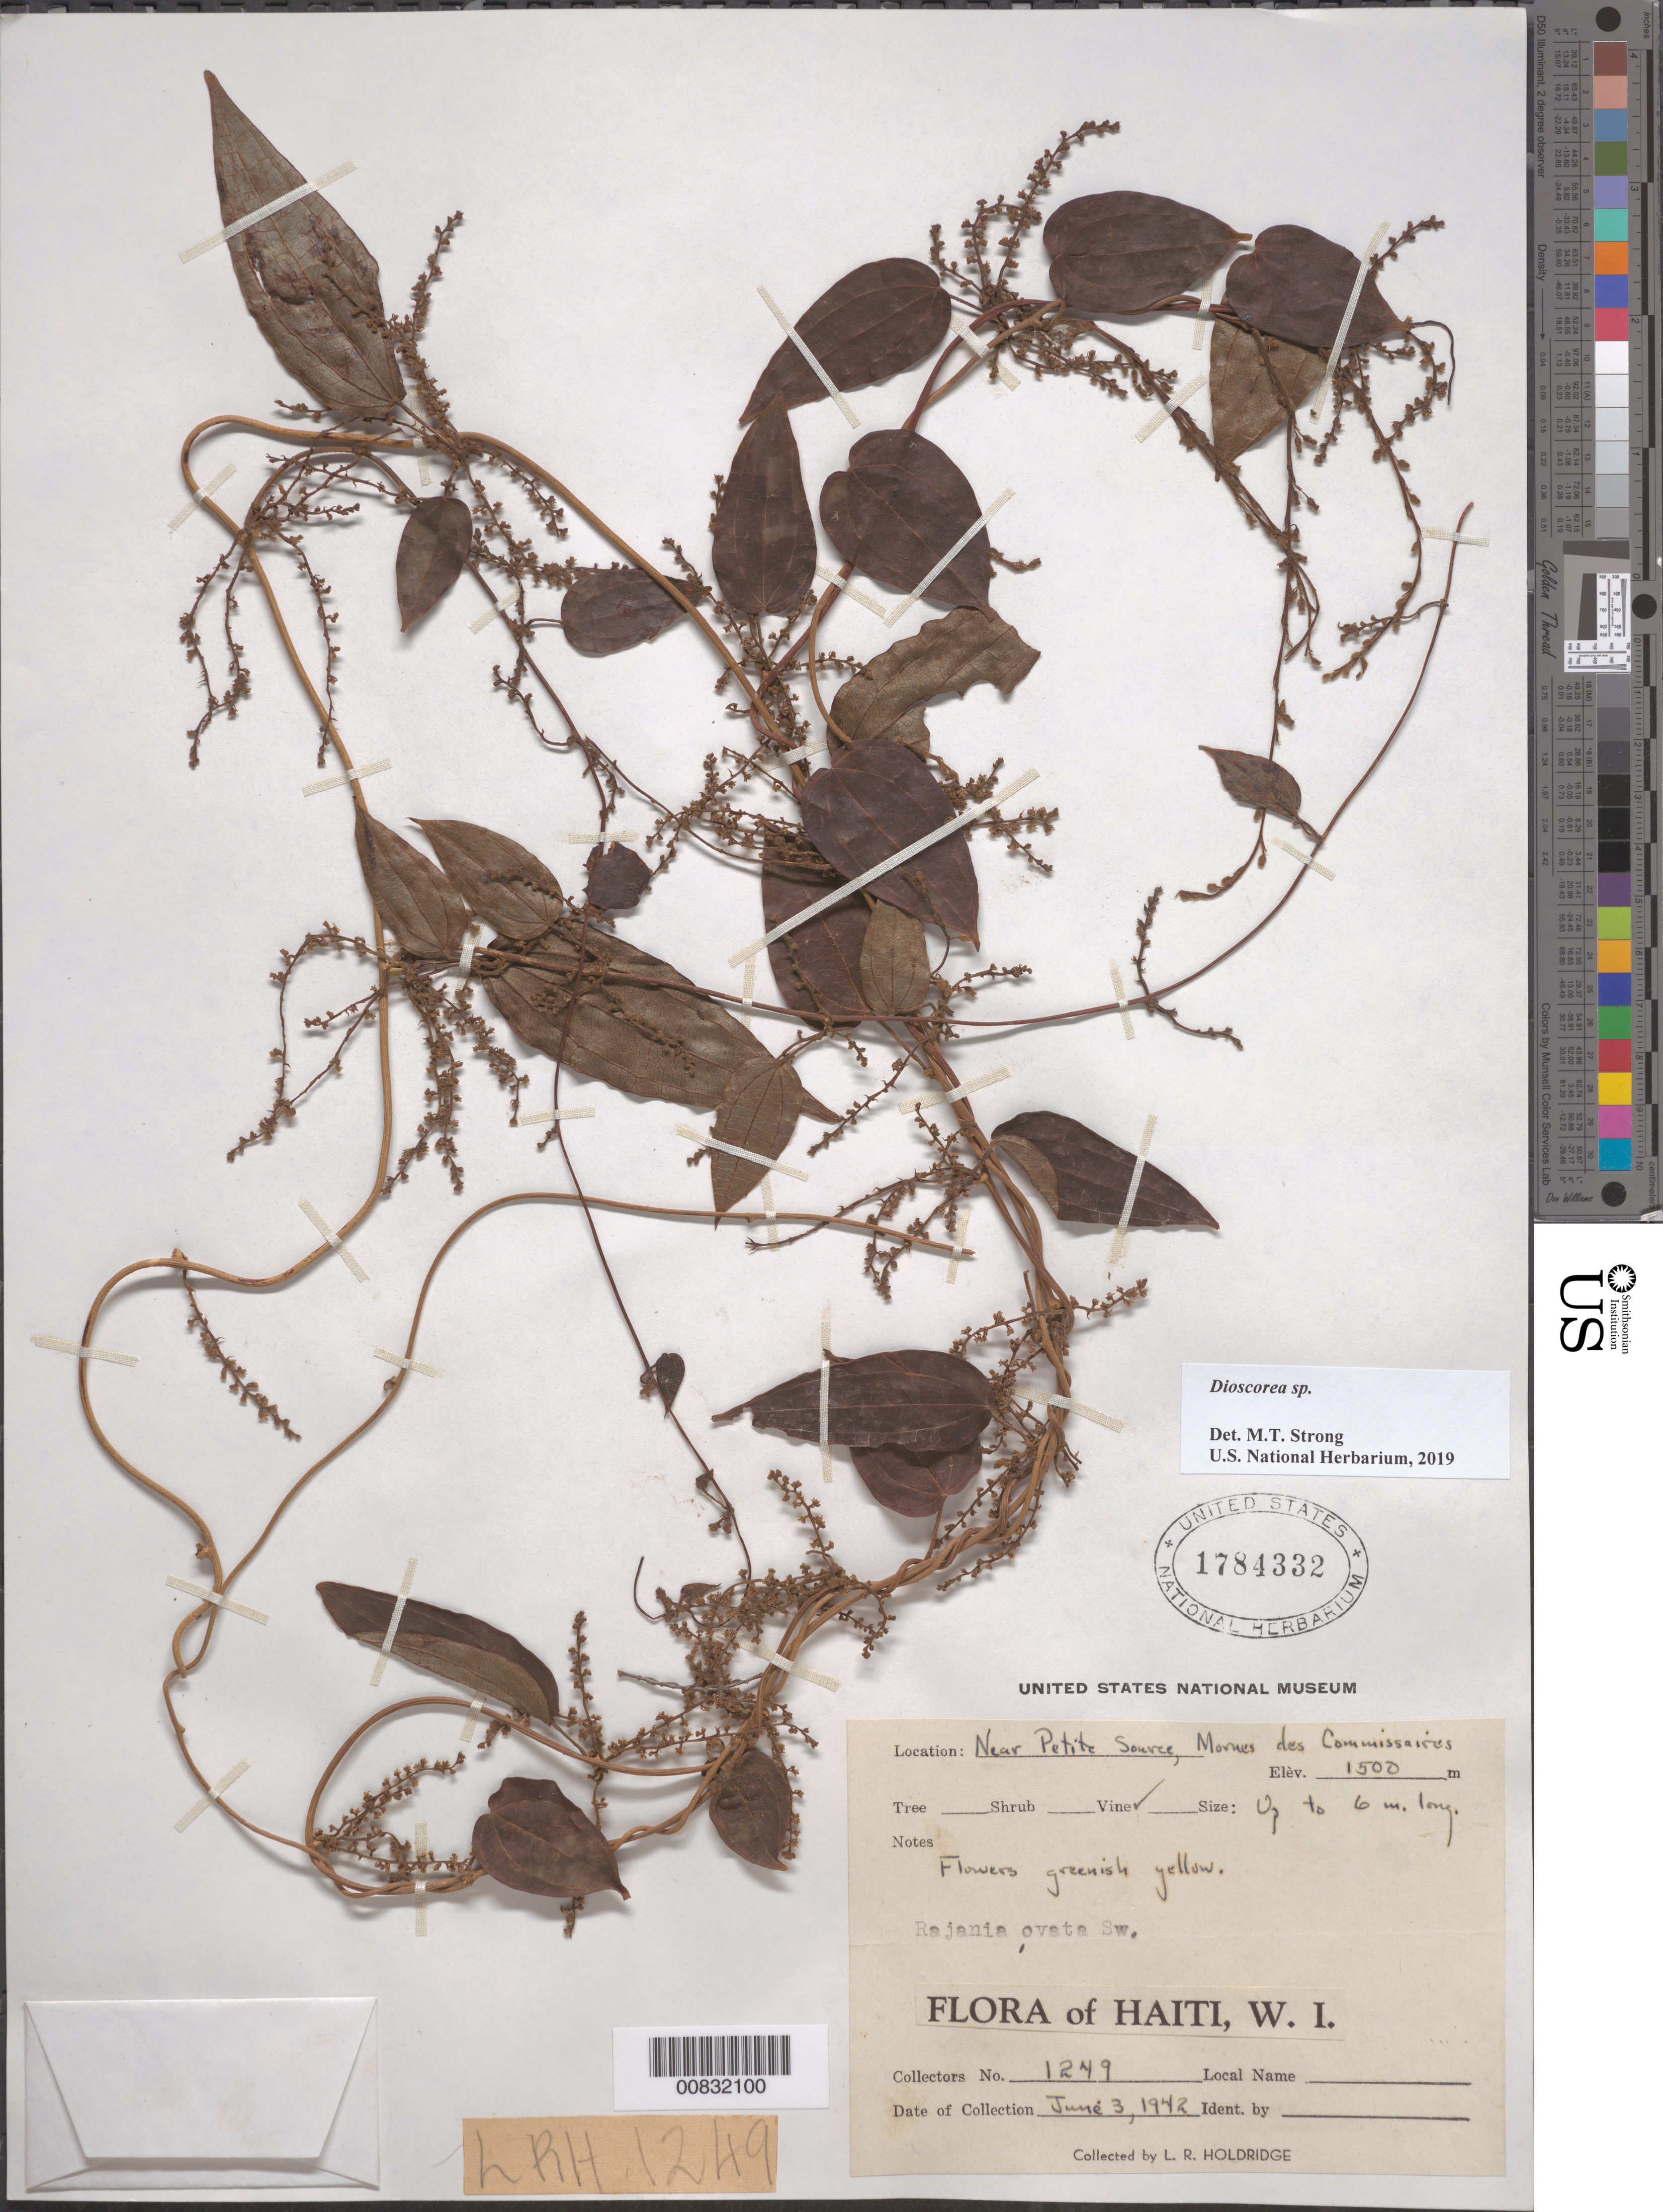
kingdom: Plantae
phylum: Tracheophyta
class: Liliopsida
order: Dioscoreales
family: Dioscoreaceae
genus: Dioscorea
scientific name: Dioscorea sp.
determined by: Strong, M. T., (US), Smithsonian Institution - National Museum of Natural History (UNITED STATES)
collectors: L. Holdridge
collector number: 1249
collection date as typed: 03 Jun 1942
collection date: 1942-06-03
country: Haiti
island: Hispaniola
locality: Near Petite Source, Mornes des Commissaires.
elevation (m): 1500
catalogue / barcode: US 1784332